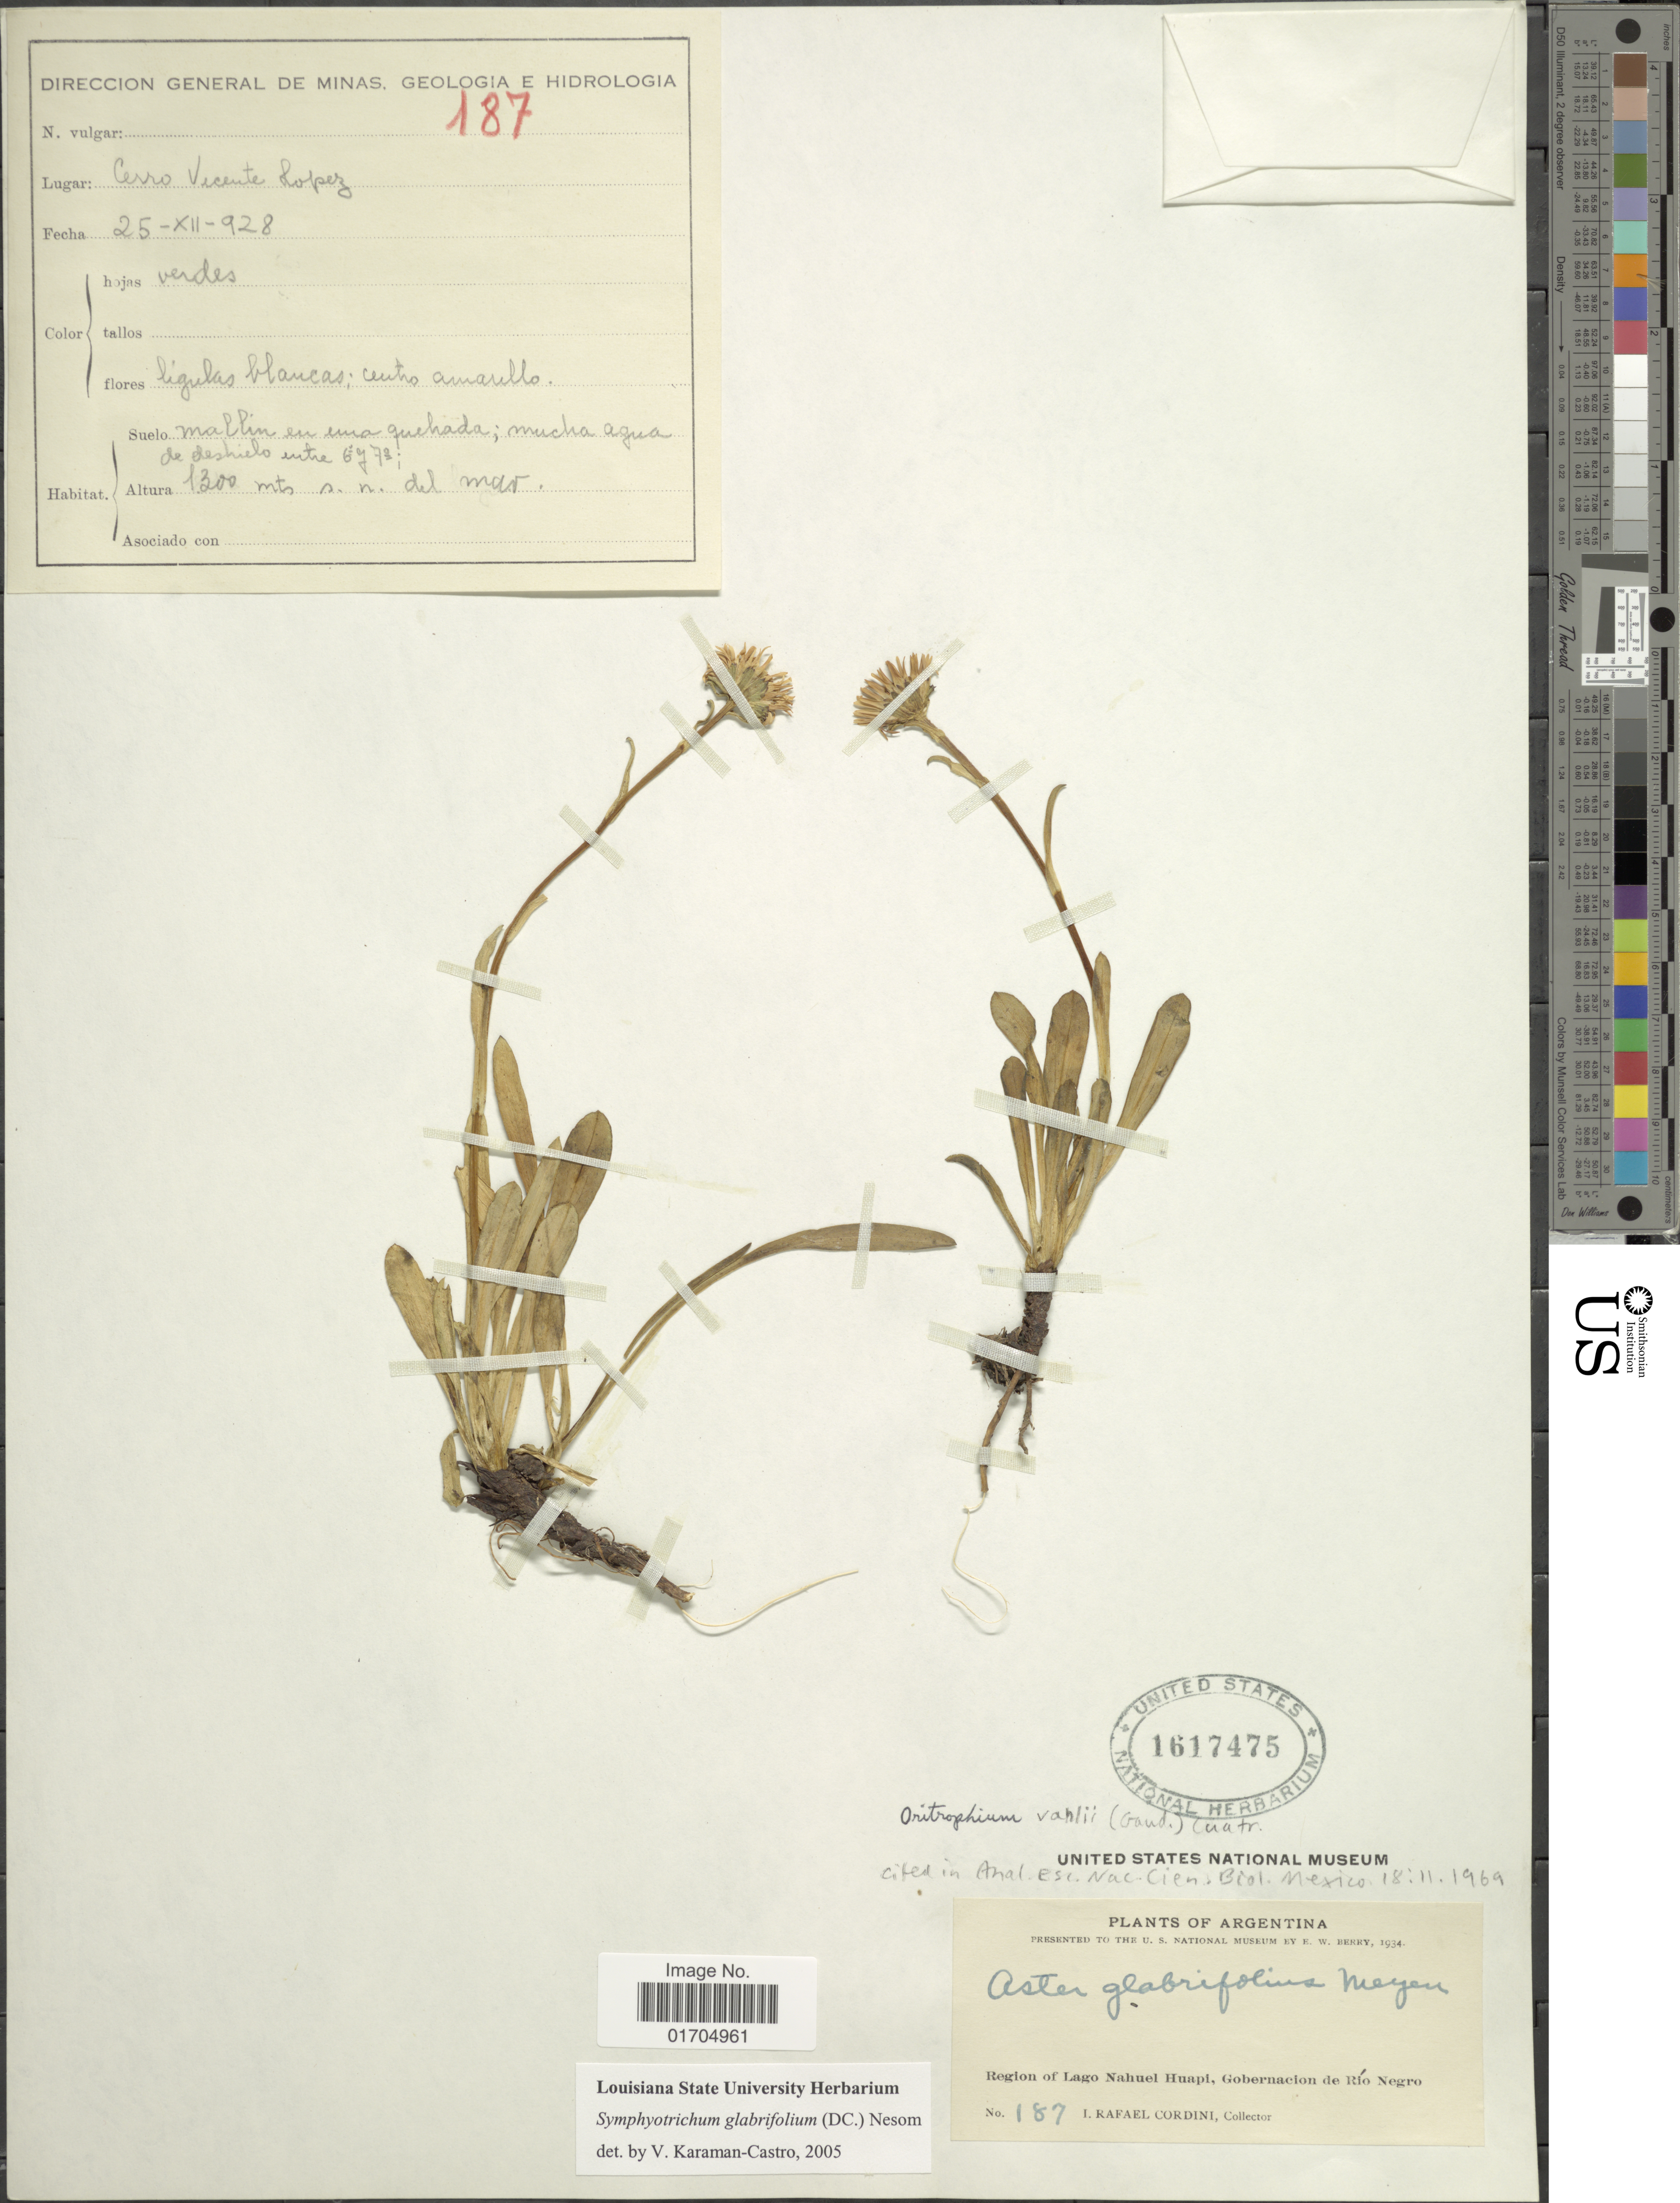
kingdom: Plantae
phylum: Tracheophyta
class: Magnoliopsida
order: Asterales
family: Asteraceae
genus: Symphyotrichum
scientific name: Symphyotrichum glabrifolium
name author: (DC.) G.L. Nesom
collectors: I. Cordini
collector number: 187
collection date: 1928-12-25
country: Argentina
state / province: Rio Negro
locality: Region of Lago Nahuel Huapi, Gobernacion de Río Negro, Cerro Vicente Lopez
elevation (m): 1300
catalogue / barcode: US 1617475